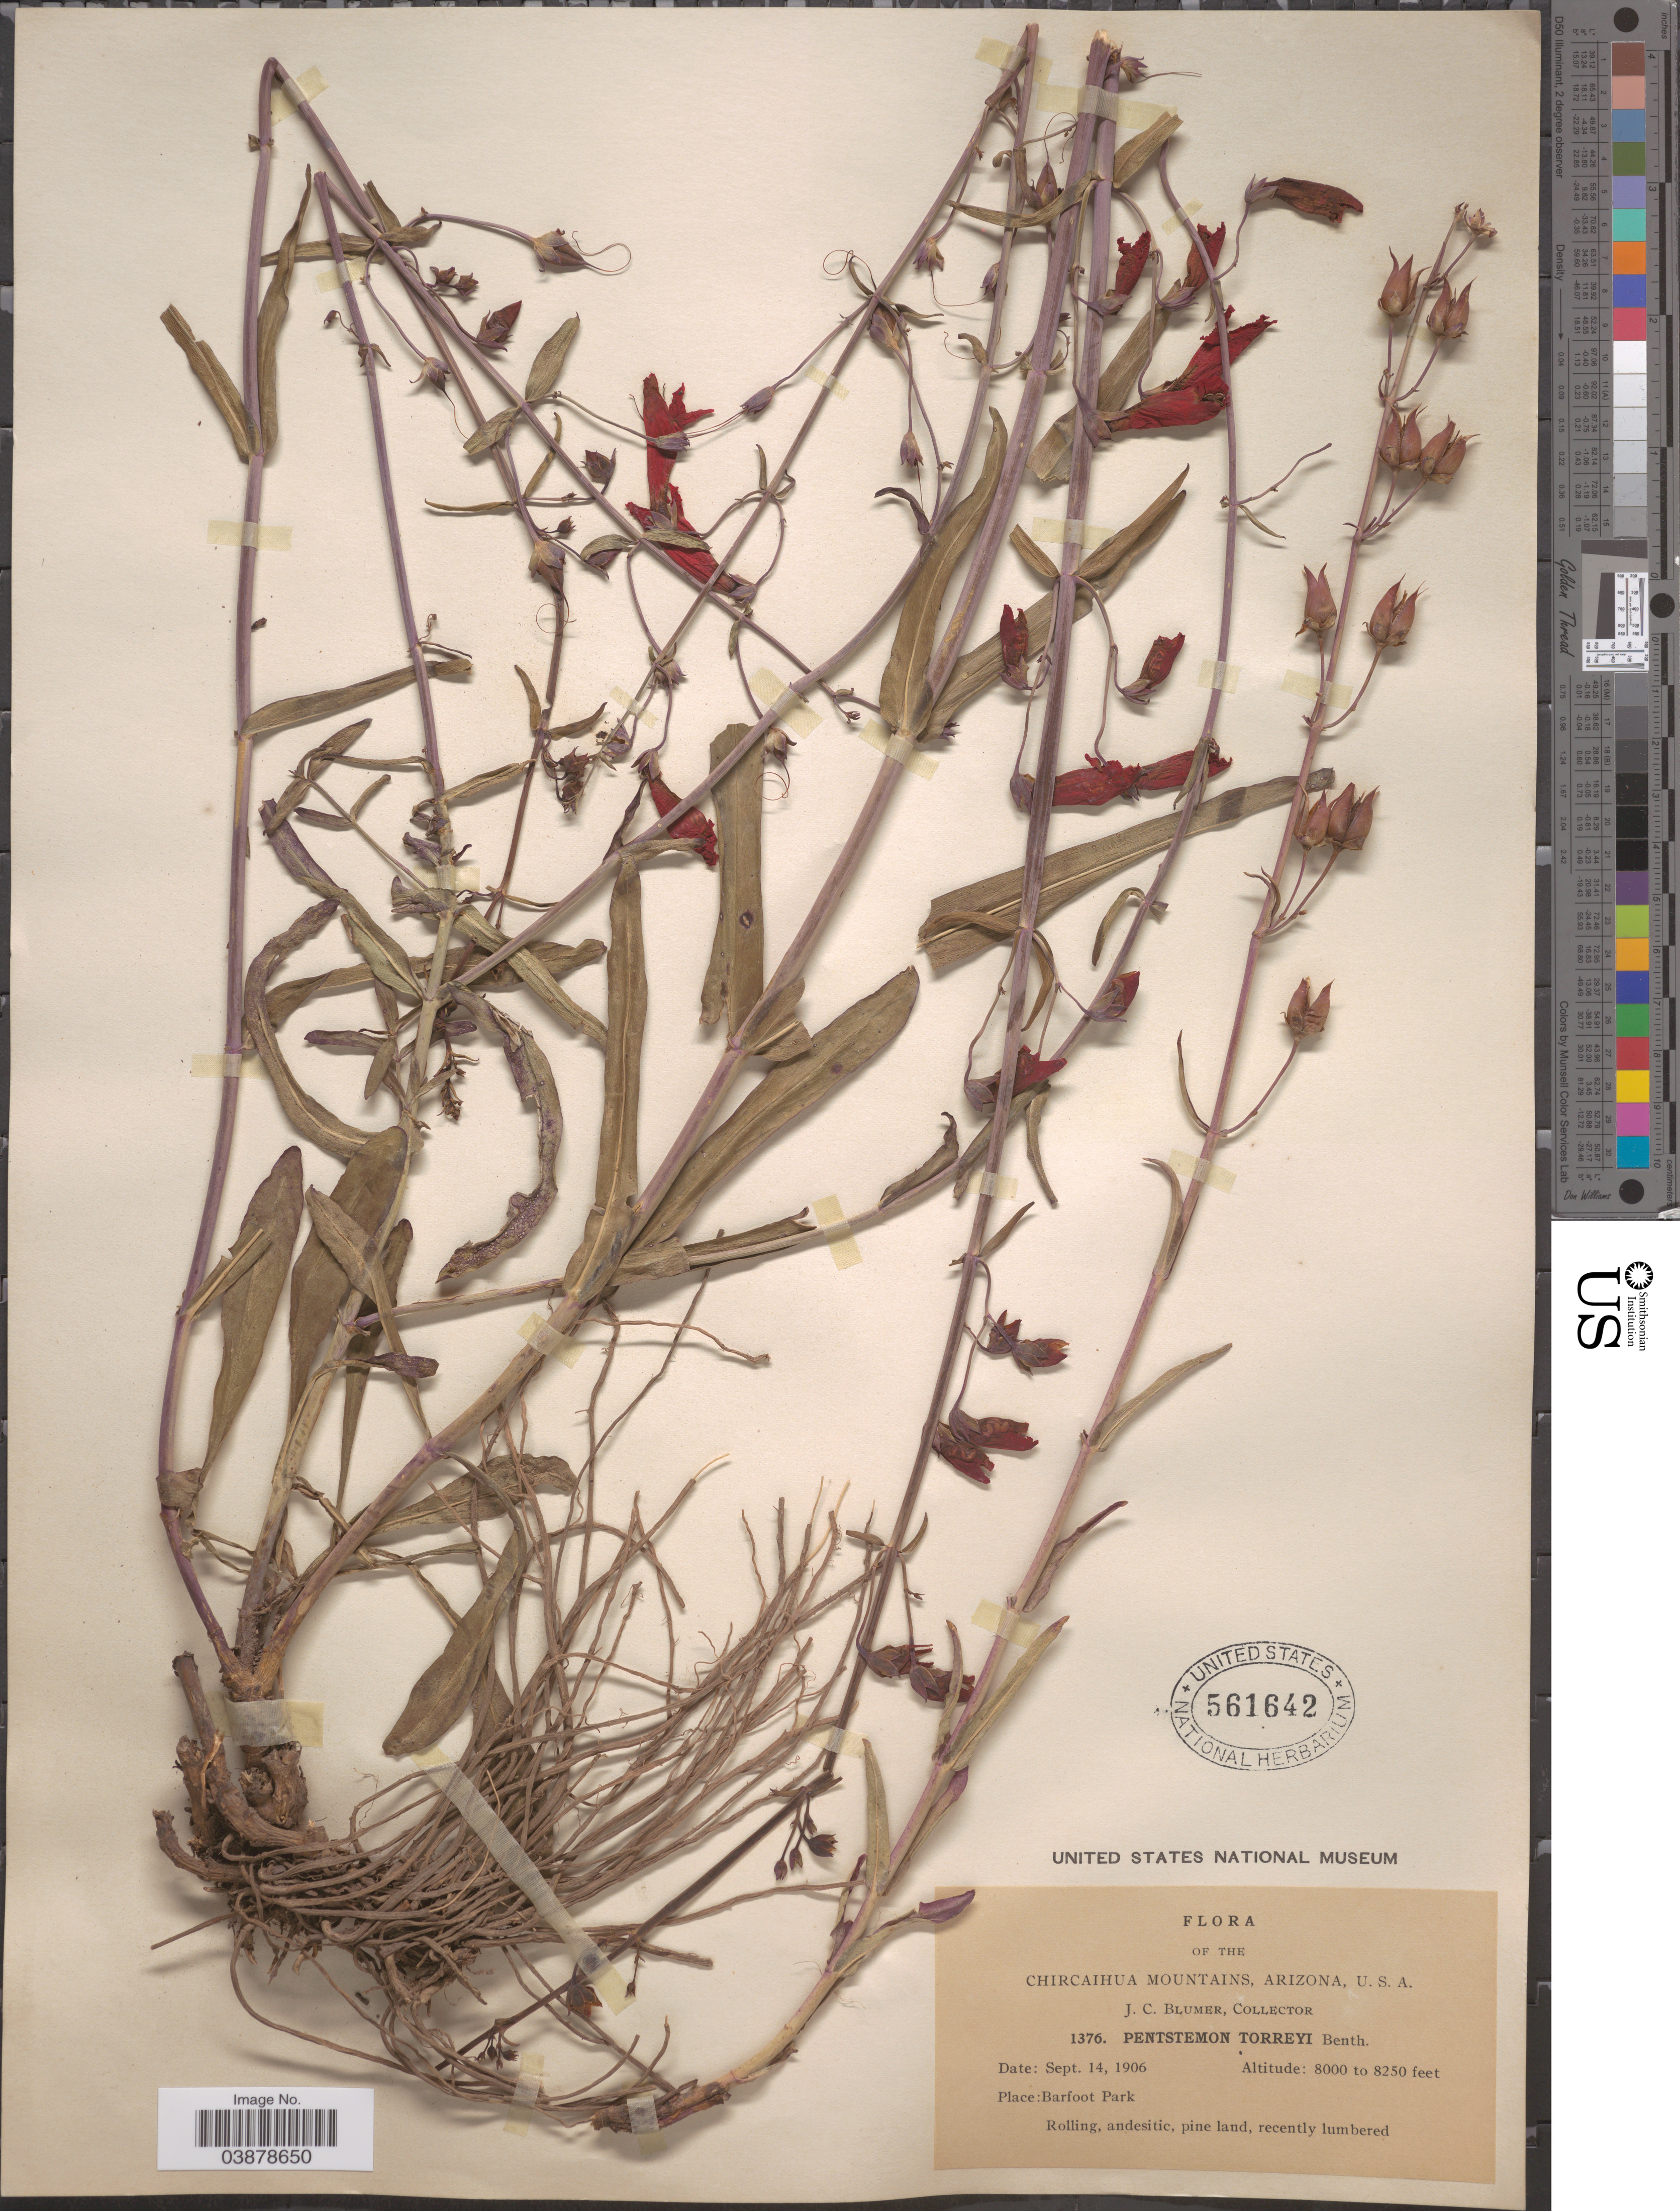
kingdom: Plantae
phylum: Tracheophyta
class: Magnoliopsida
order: Lamiales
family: Plantaginaceae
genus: Penstemon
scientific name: Penstemon torreyi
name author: Benth.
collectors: J. C. Blumer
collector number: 1376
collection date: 1906-09-14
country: United States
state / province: Arizona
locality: Chircaihua Mountains. Barfoot Park.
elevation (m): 2438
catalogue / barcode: US 561642